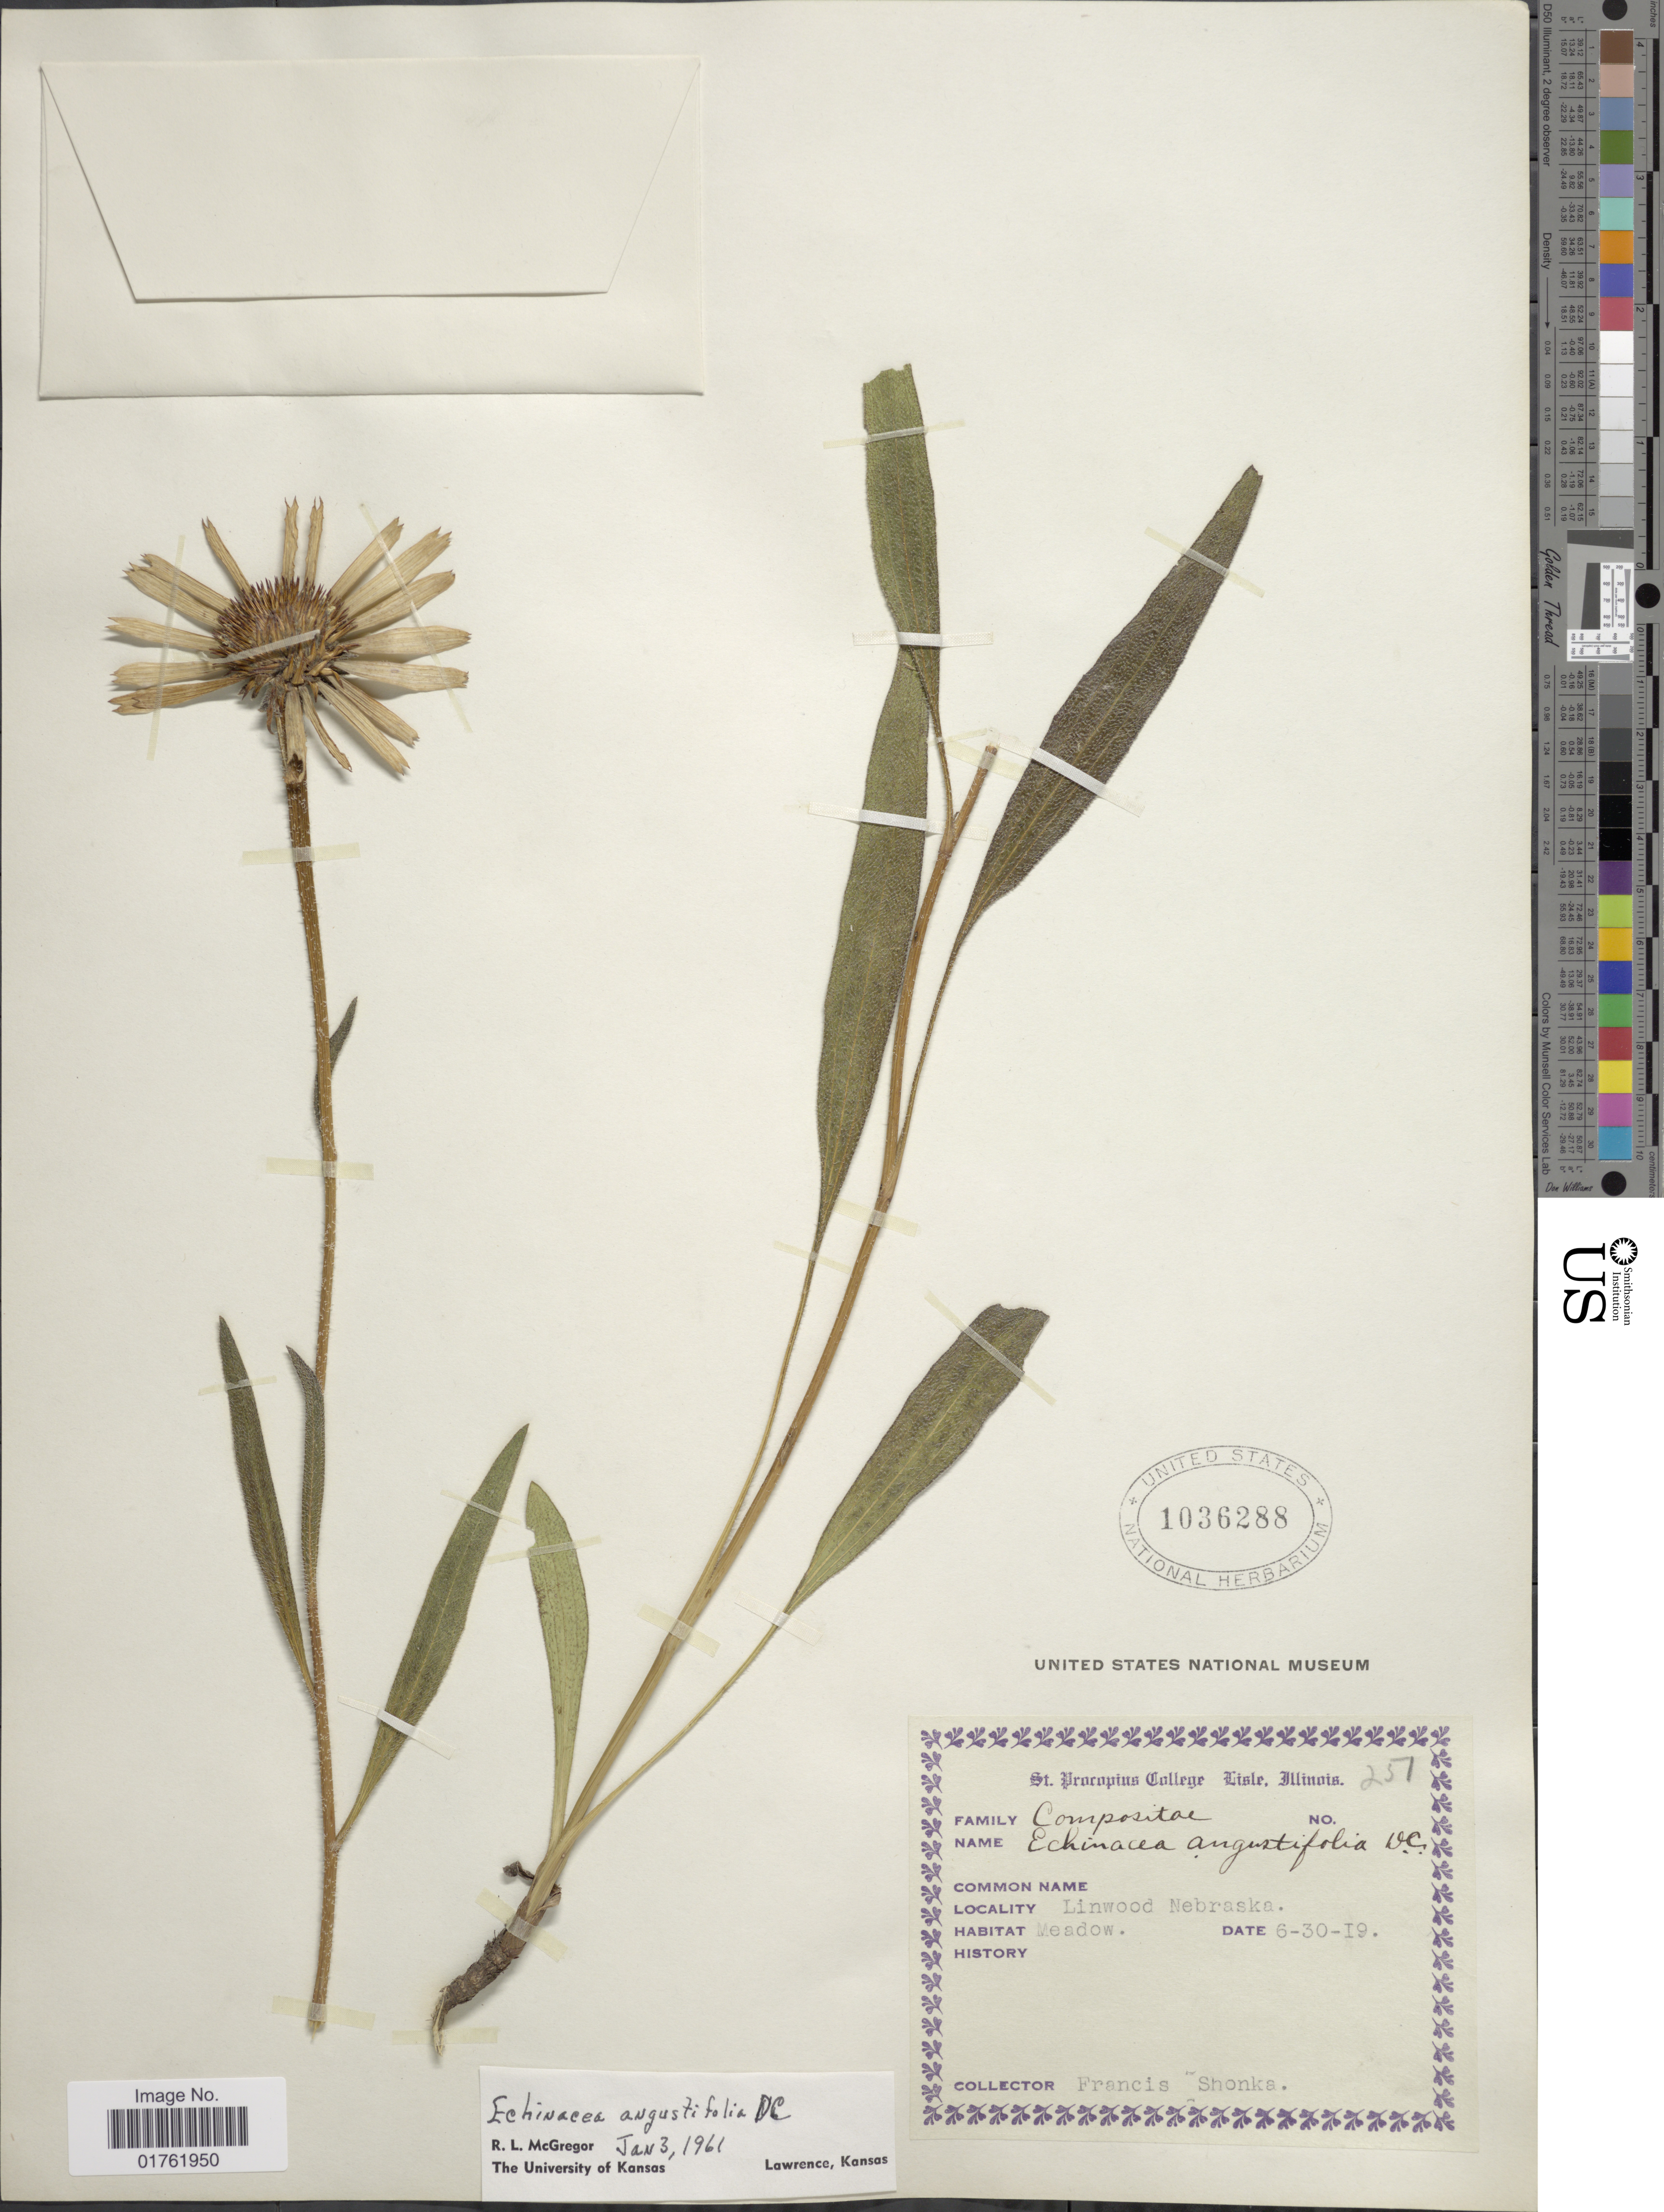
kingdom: Plantae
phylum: Tracheophyta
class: Magnoliopsida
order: Asterales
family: Asteraceae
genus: Echinacea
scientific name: Echinacea angustifolia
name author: DC.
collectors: F. Shonka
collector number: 251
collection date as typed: Transcribed d/m/y: 30/6/19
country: United States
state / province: Nebraska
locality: Linwood, Meadow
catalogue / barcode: US 1036288